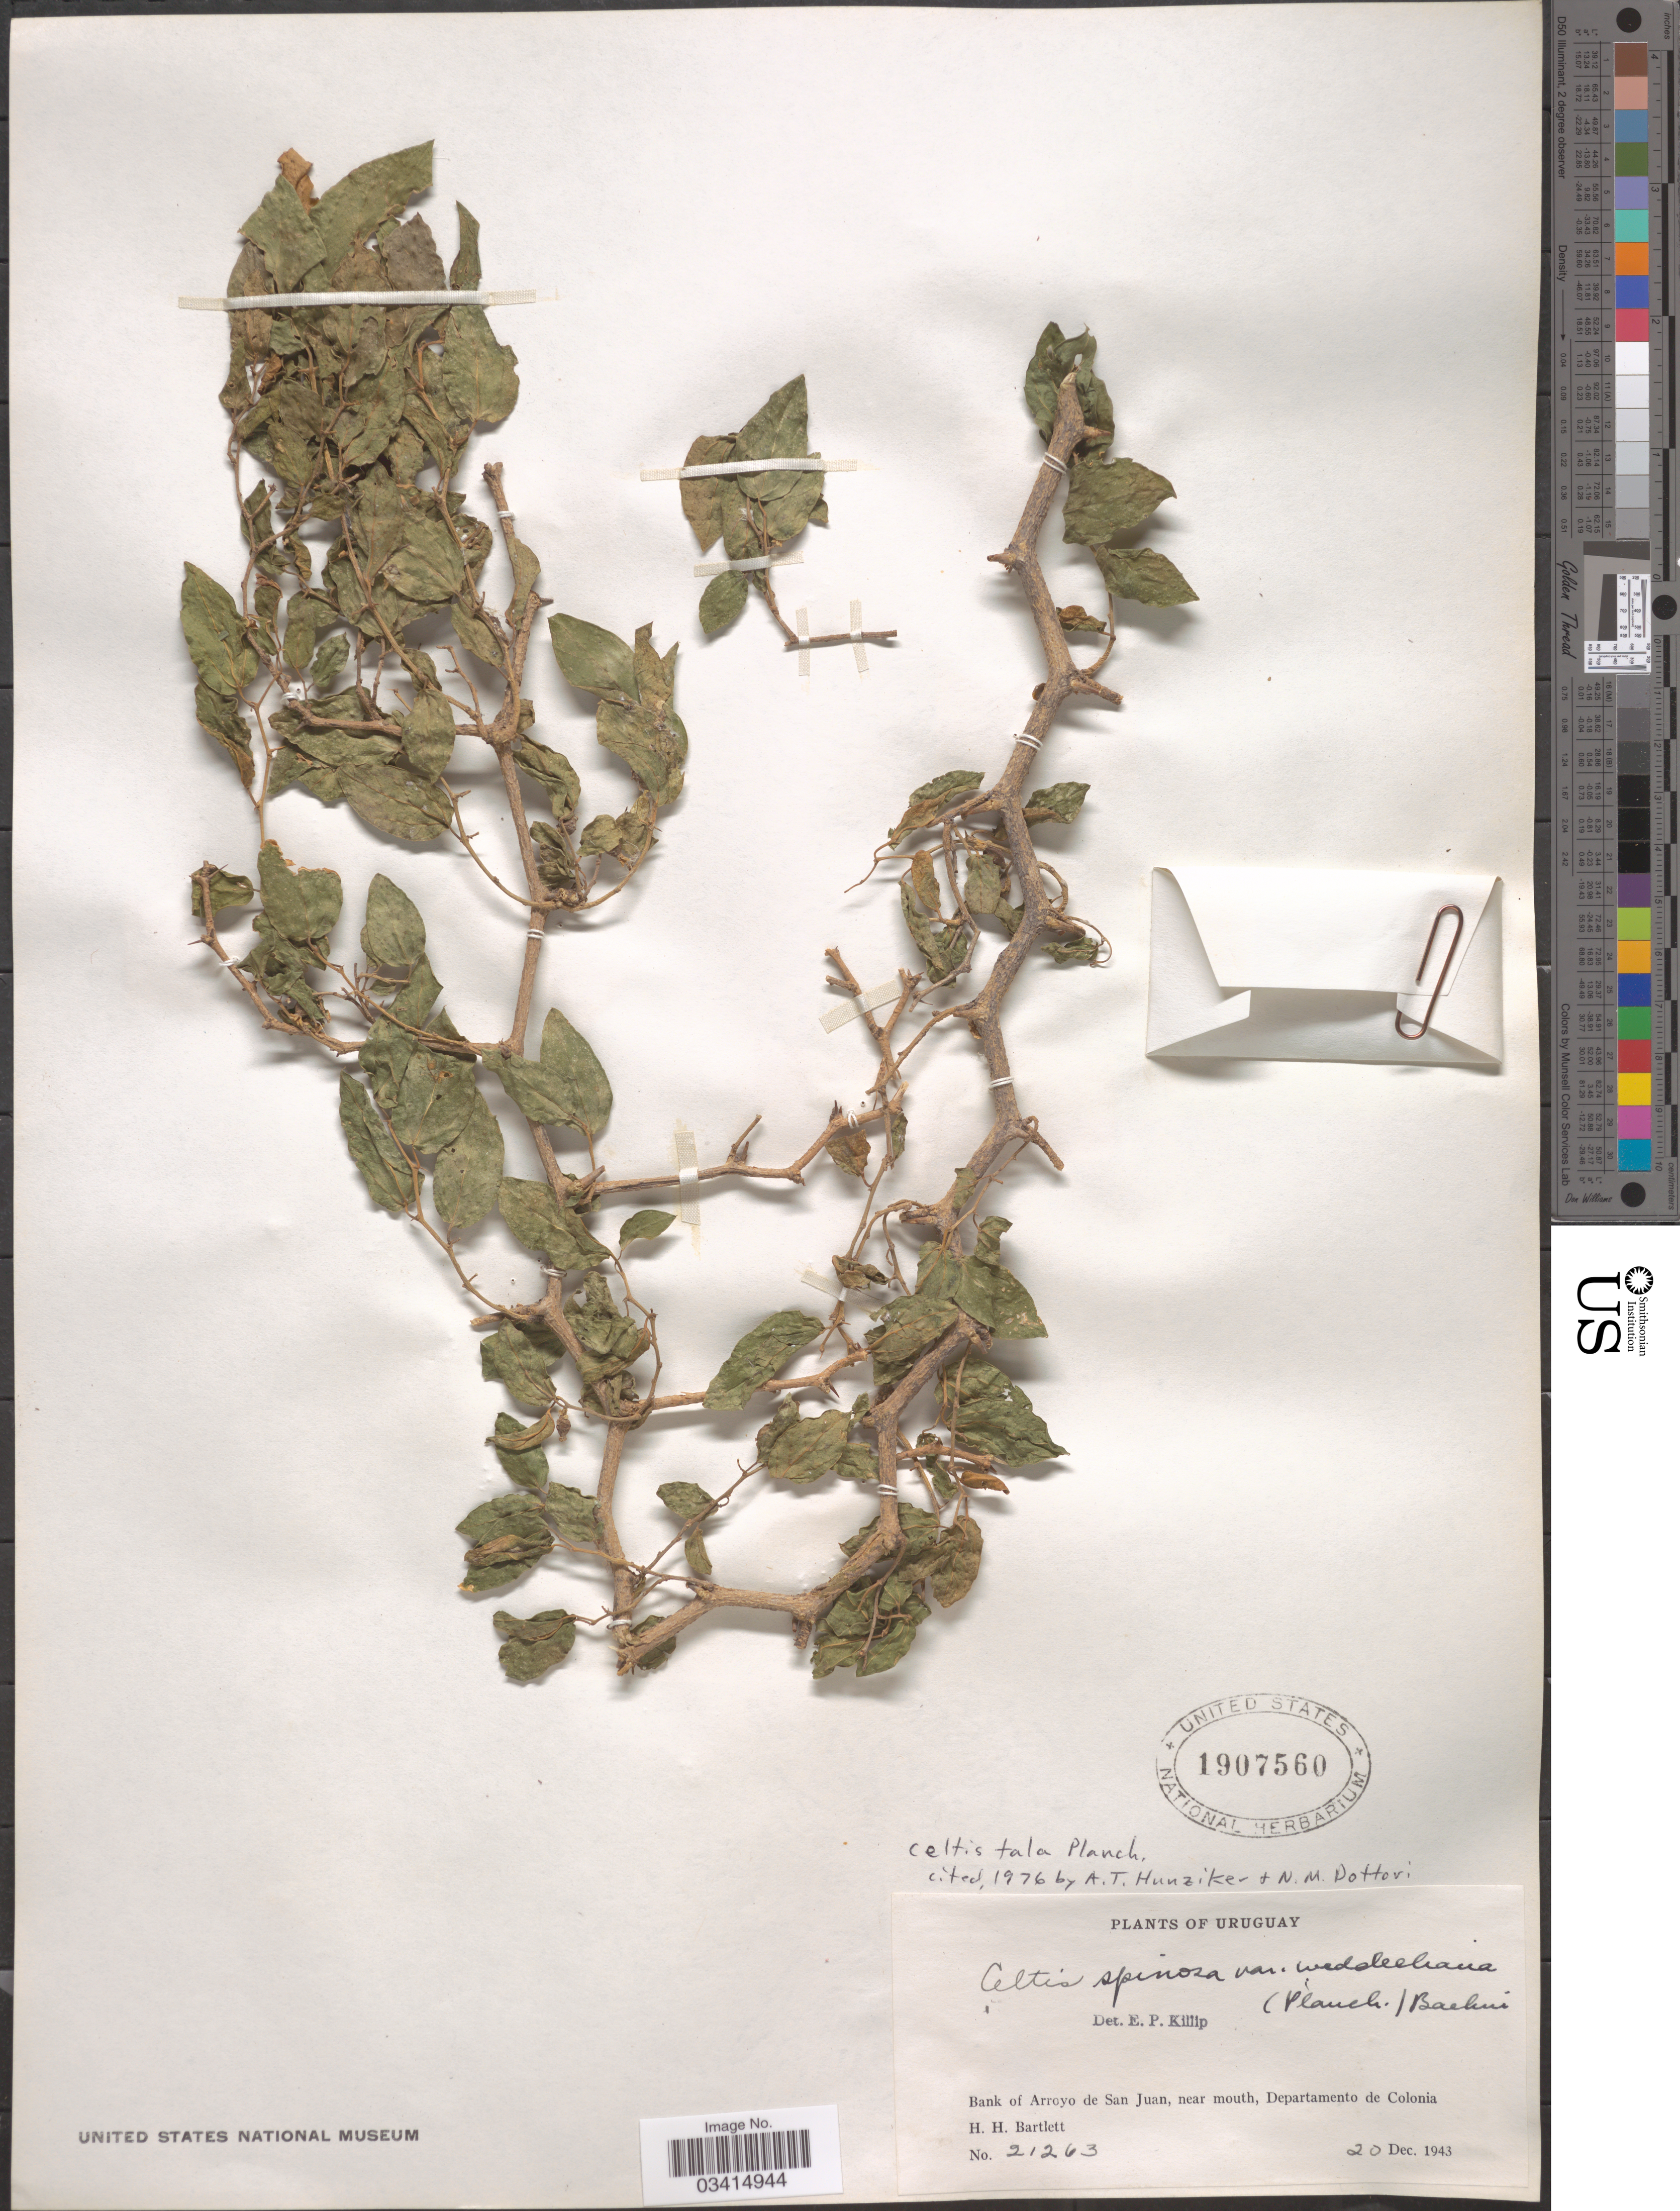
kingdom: Plantae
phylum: Tracheophyta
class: Magnoliopsida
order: Rosales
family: Cannabaceae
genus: Celtis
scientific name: Celtis tala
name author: Gillies ex Planch.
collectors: H. H. Bartlett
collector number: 21263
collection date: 1943-12-20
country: Uruguay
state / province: Colonia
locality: Bank of Arroyo de San Juan, near mouth, Departamento de Colonia.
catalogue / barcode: US 1907560